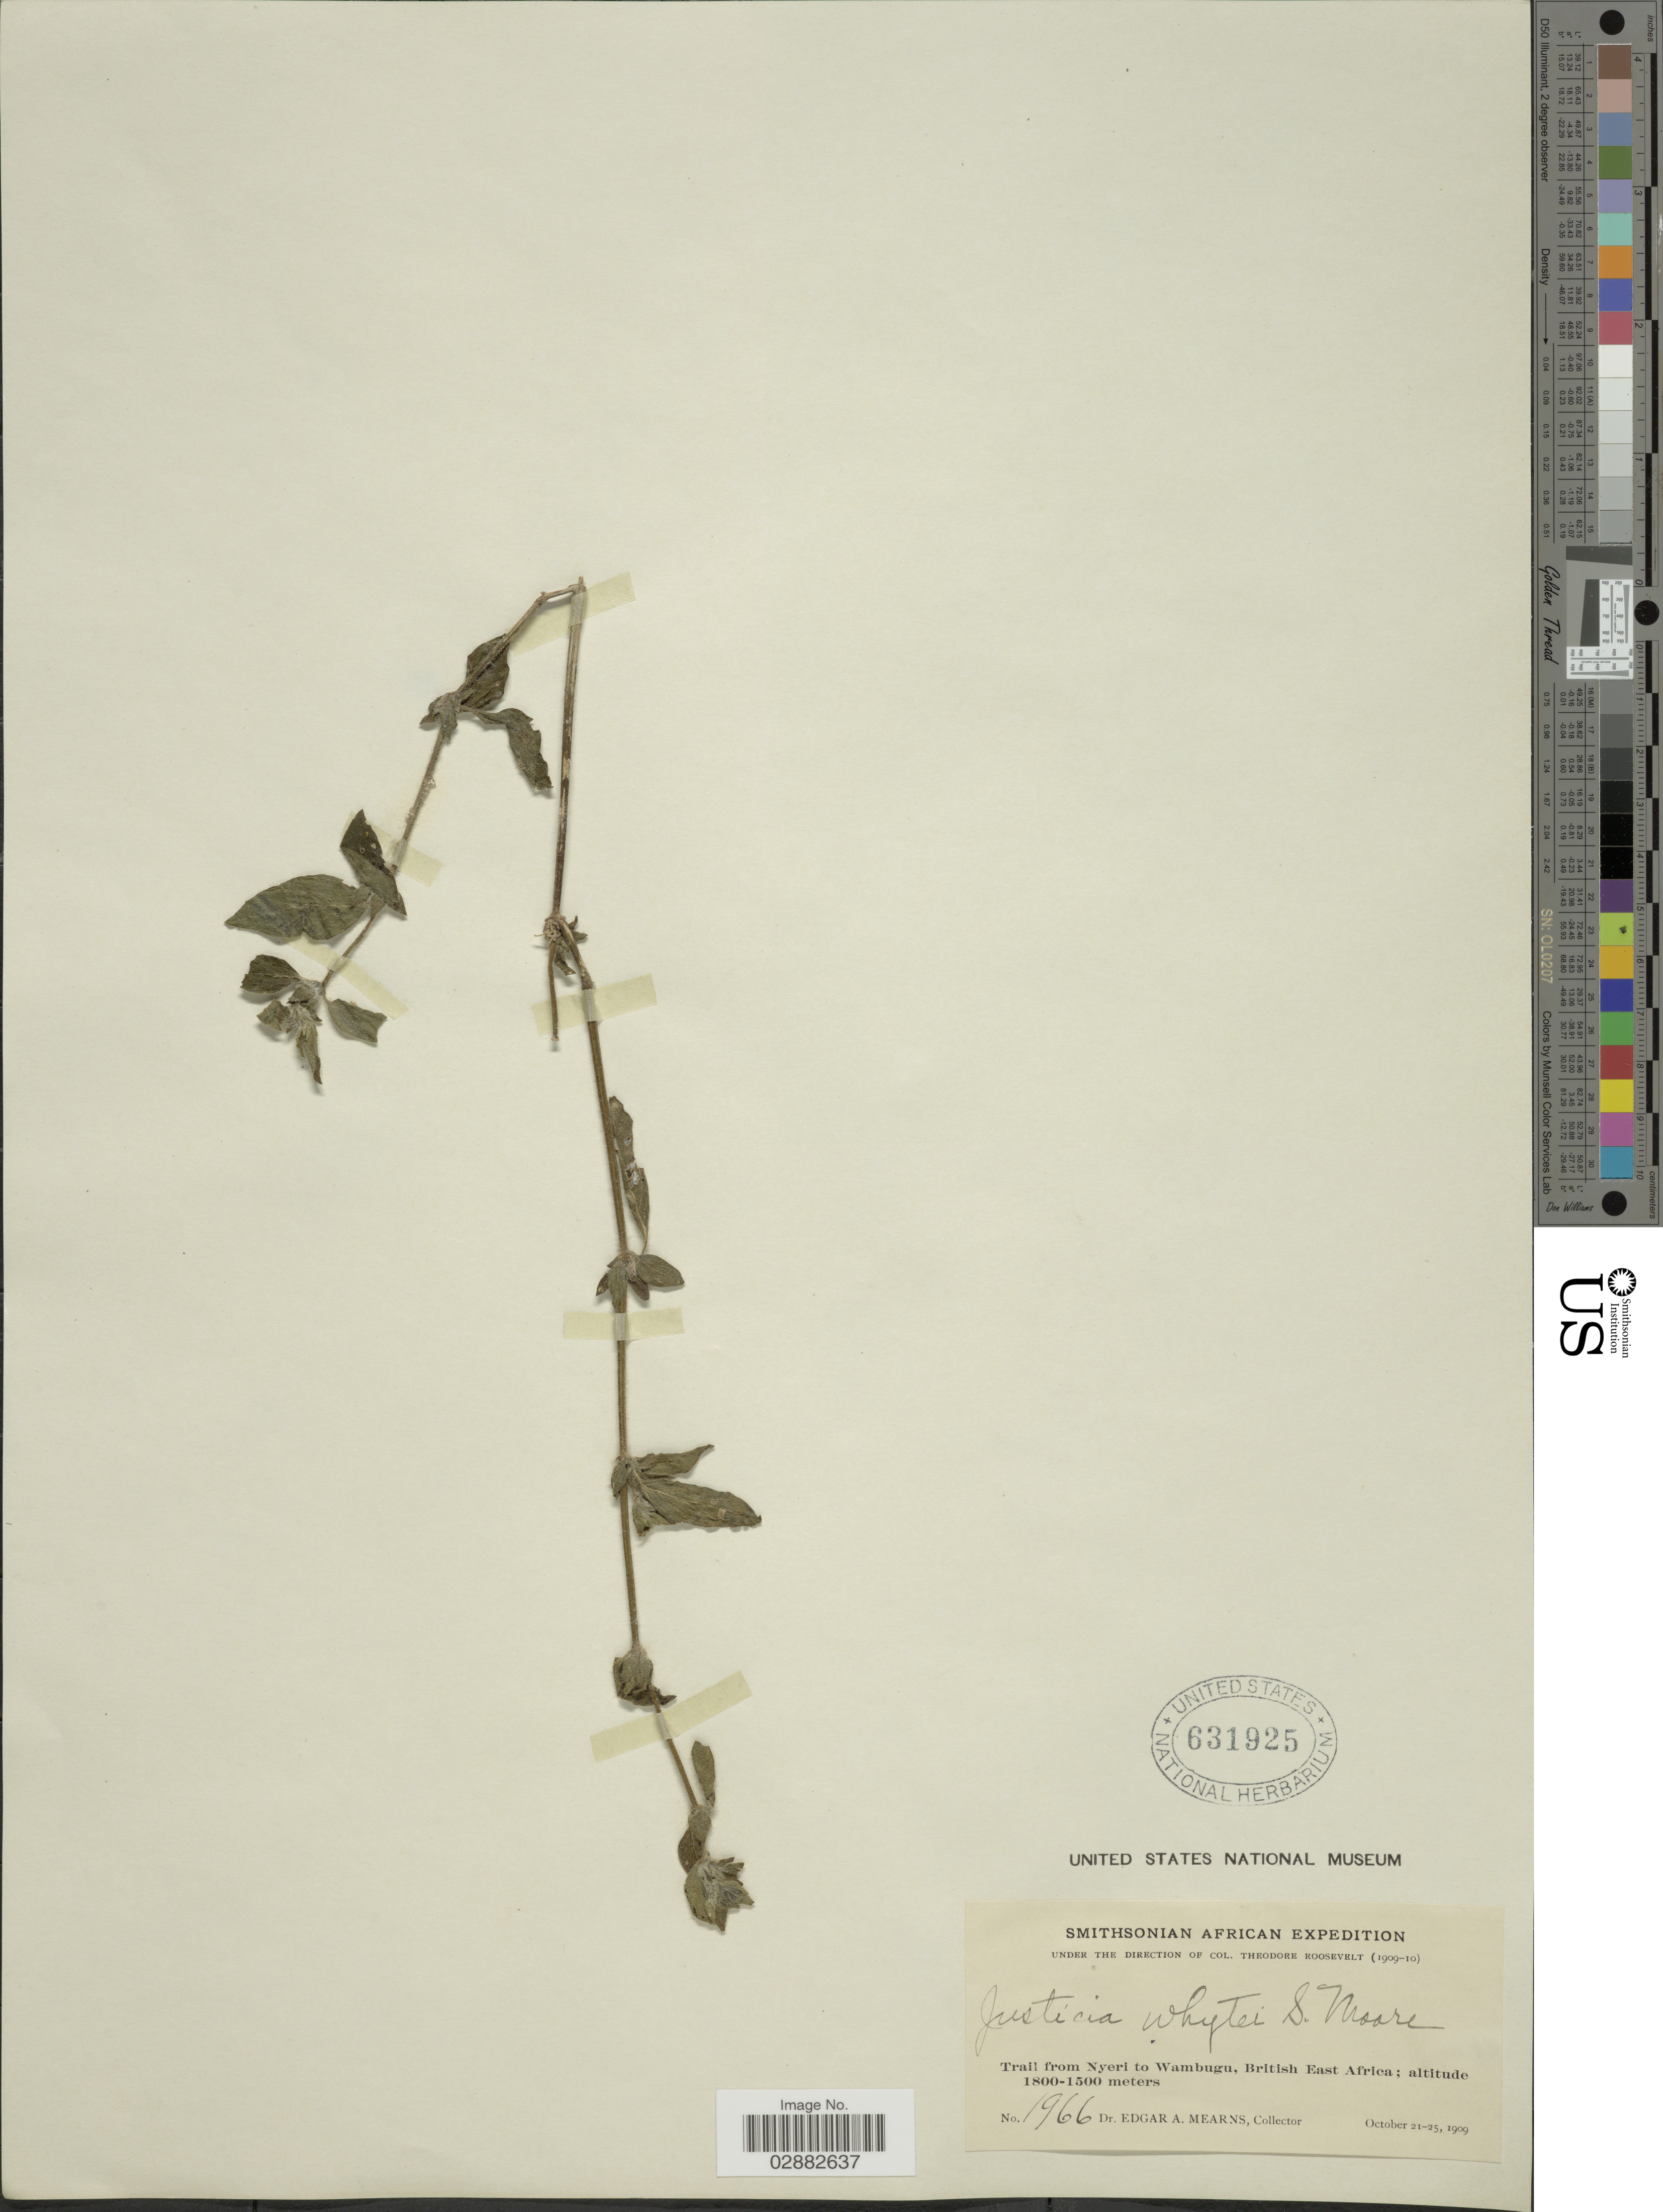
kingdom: Plantae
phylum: Tracheophyta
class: Magnoliopsida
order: Lamiales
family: Acanthaceae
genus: Justicia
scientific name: Justicia whytei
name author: S. Moore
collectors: E. A. Mearns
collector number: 1966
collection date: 1909-10-21/1909-10-25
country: Kenya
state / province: Nyeri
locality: Trail from Nyeri to Wambugu, British East Africa.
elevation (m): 1500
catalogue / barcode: US 631925